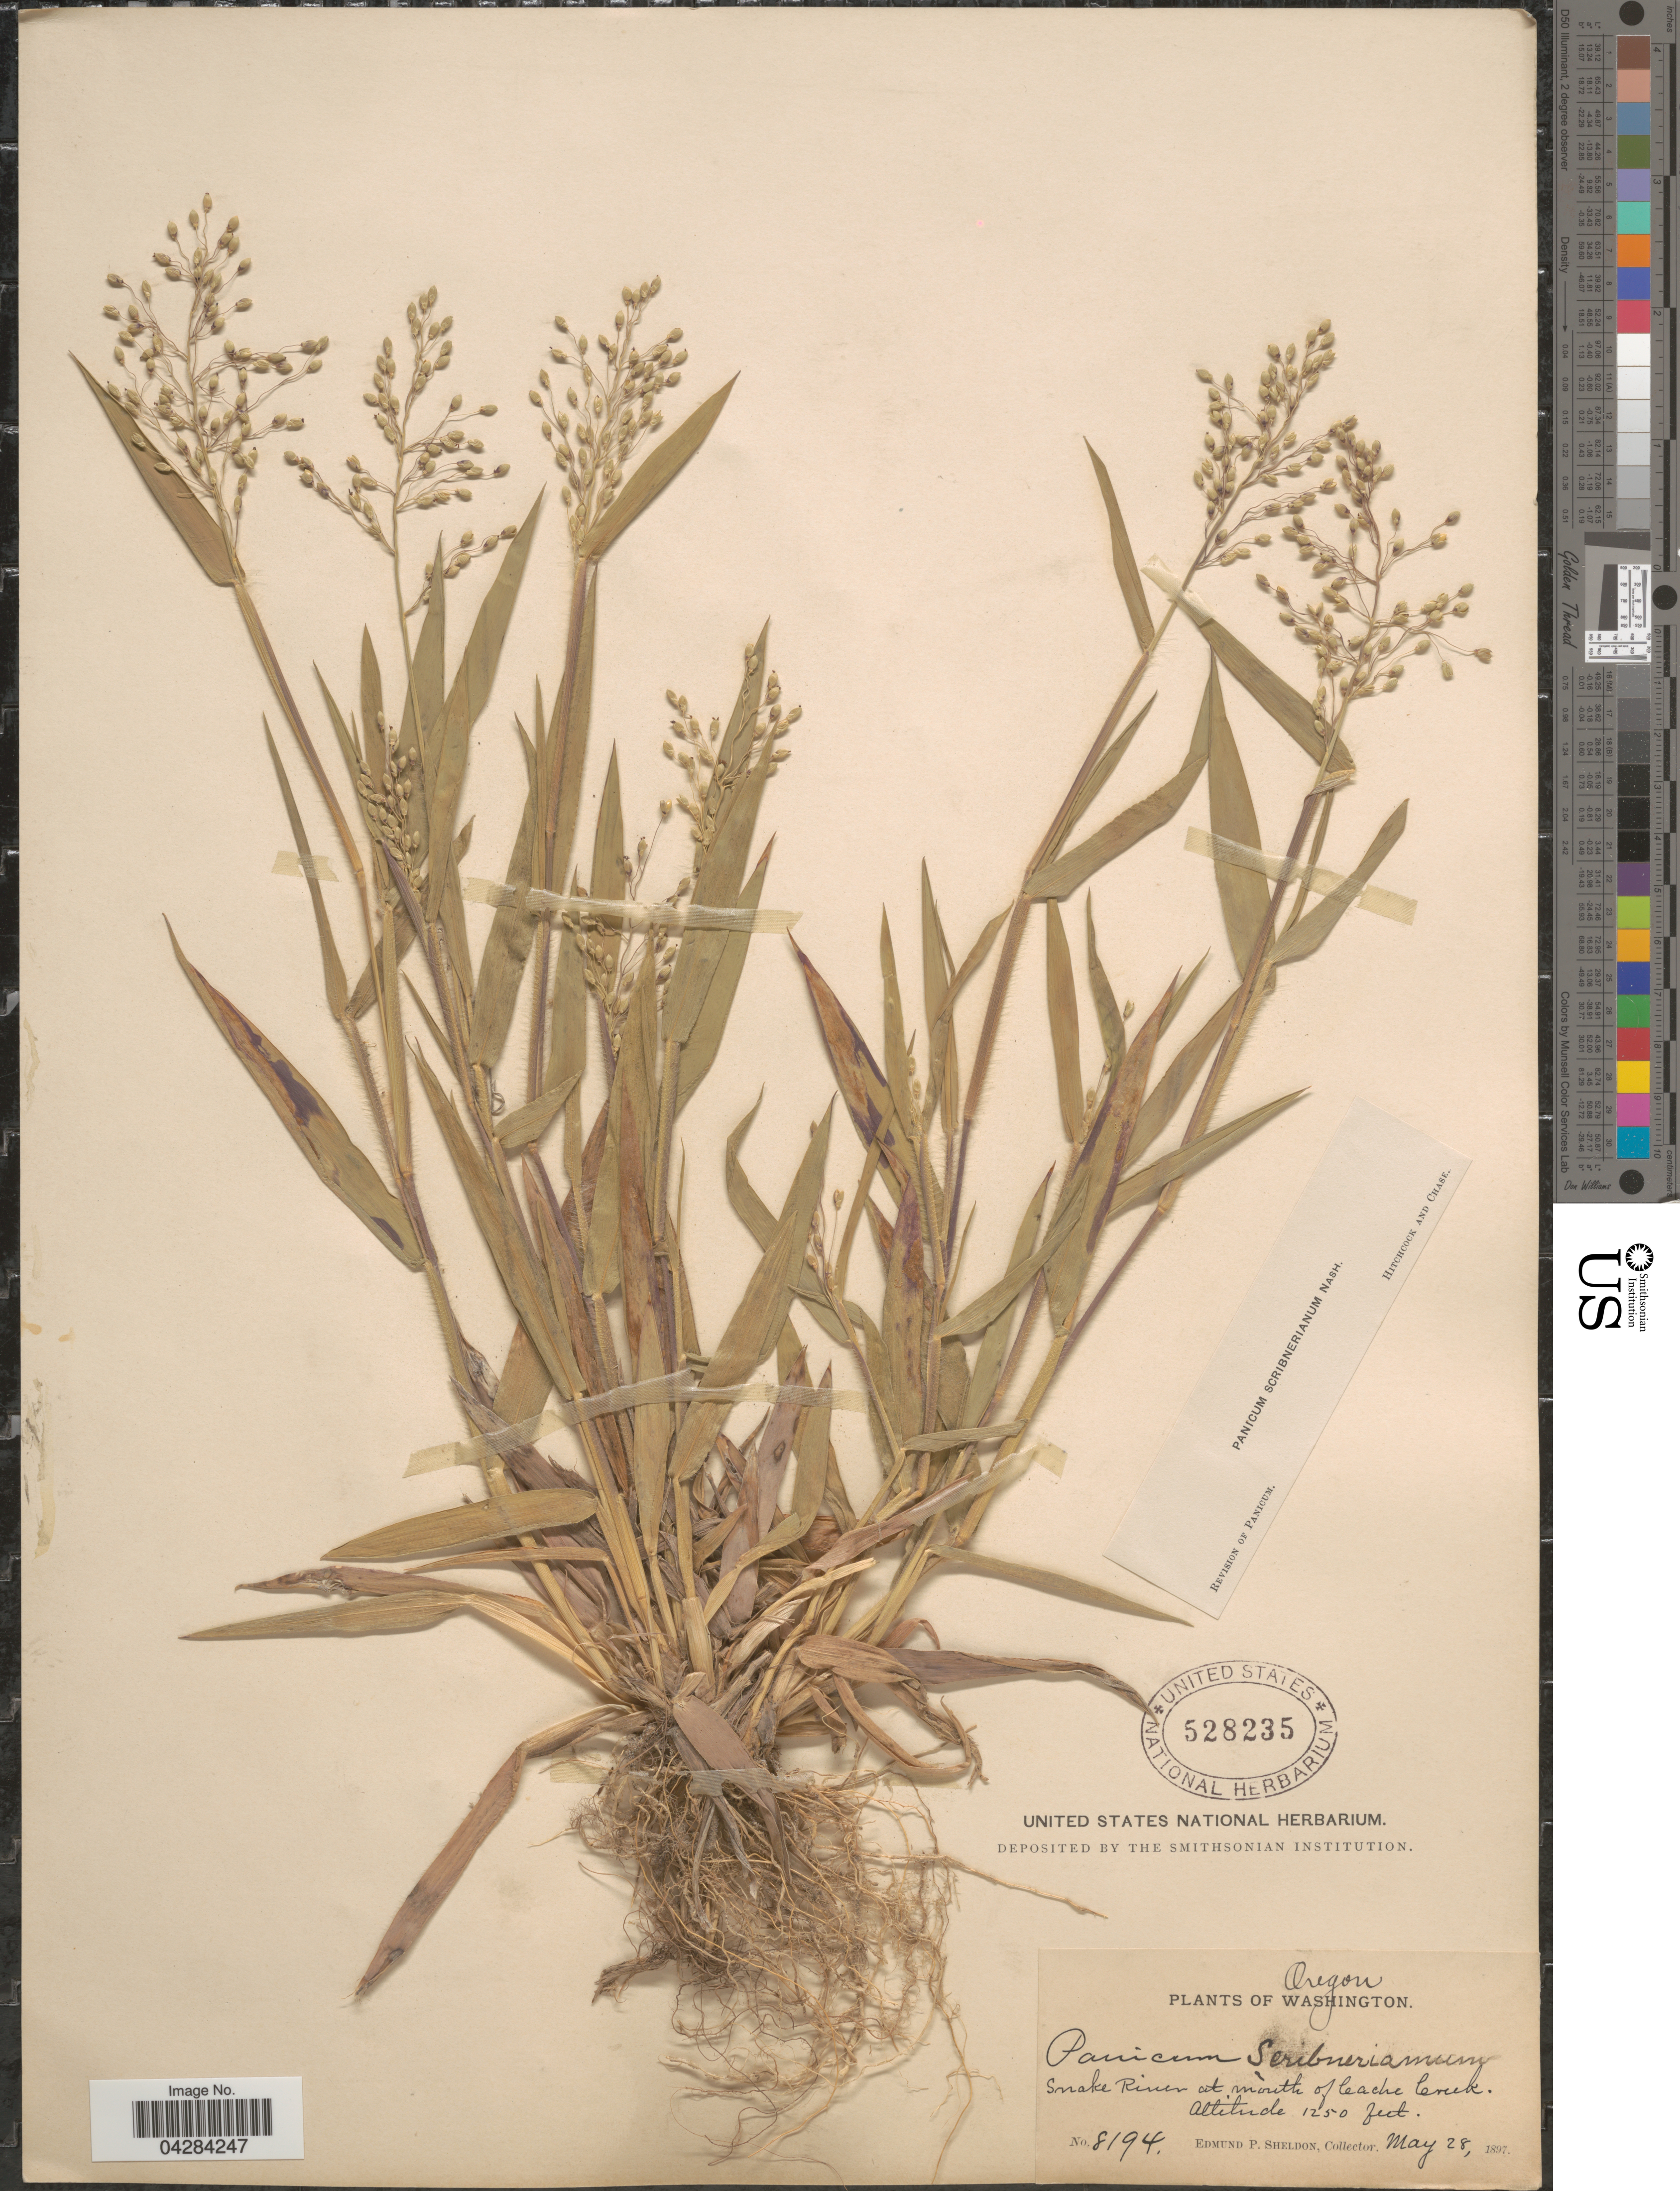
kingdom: Plantae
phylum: Tracheophyta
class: Liliopsida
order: Poales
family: Poaceae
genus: Dichanthelium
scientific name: Dichanthelium oligosanthes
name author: (Schult.) Gould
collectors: E. P. Sheldon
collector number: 8194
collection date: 1897-05-28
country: United States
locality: Oregon. Washington. Snake River at mouth of Cache Creek.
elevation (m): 381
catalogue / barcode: US 528235